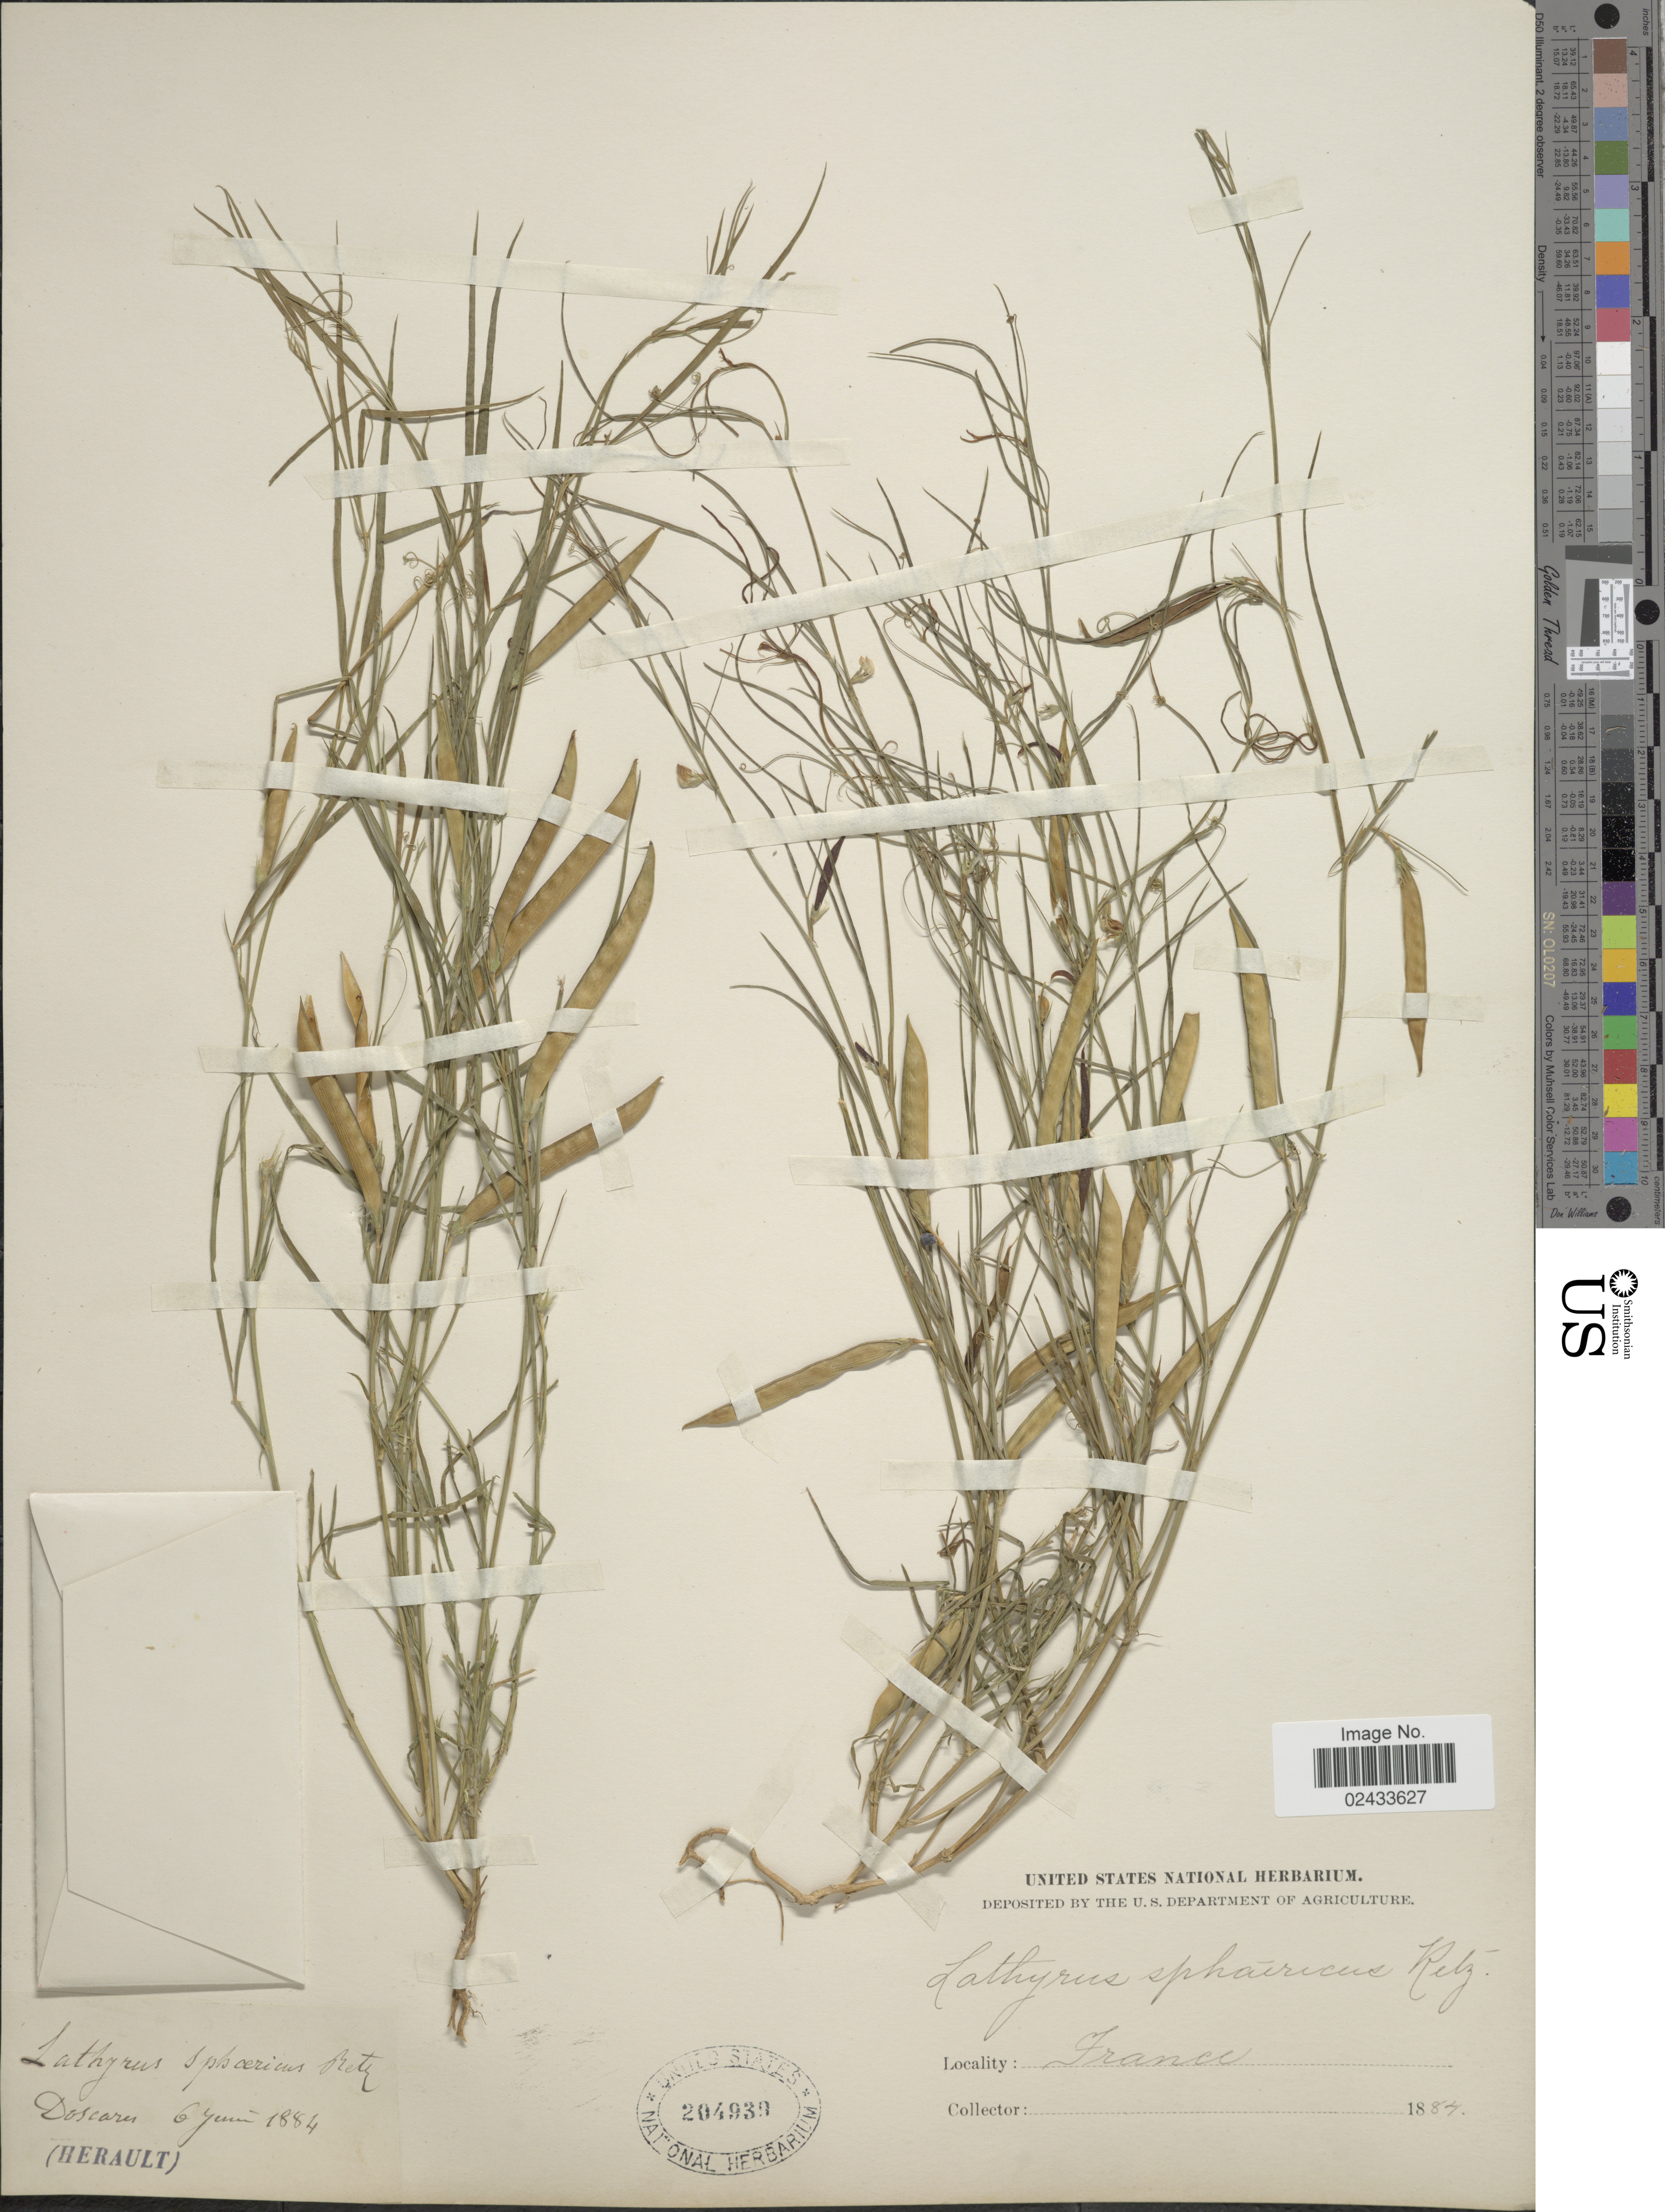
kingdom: Plantae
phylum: Tracheophyta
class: Magnoliopsida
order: Fabales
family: Fabaceae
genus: Lathyrus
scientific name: Lathyrus sphaericus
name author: Retz.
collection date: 1884-06-06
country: France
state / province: Occitanie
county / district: Hérault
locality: Doscares (Herault)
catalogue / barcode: US 204939